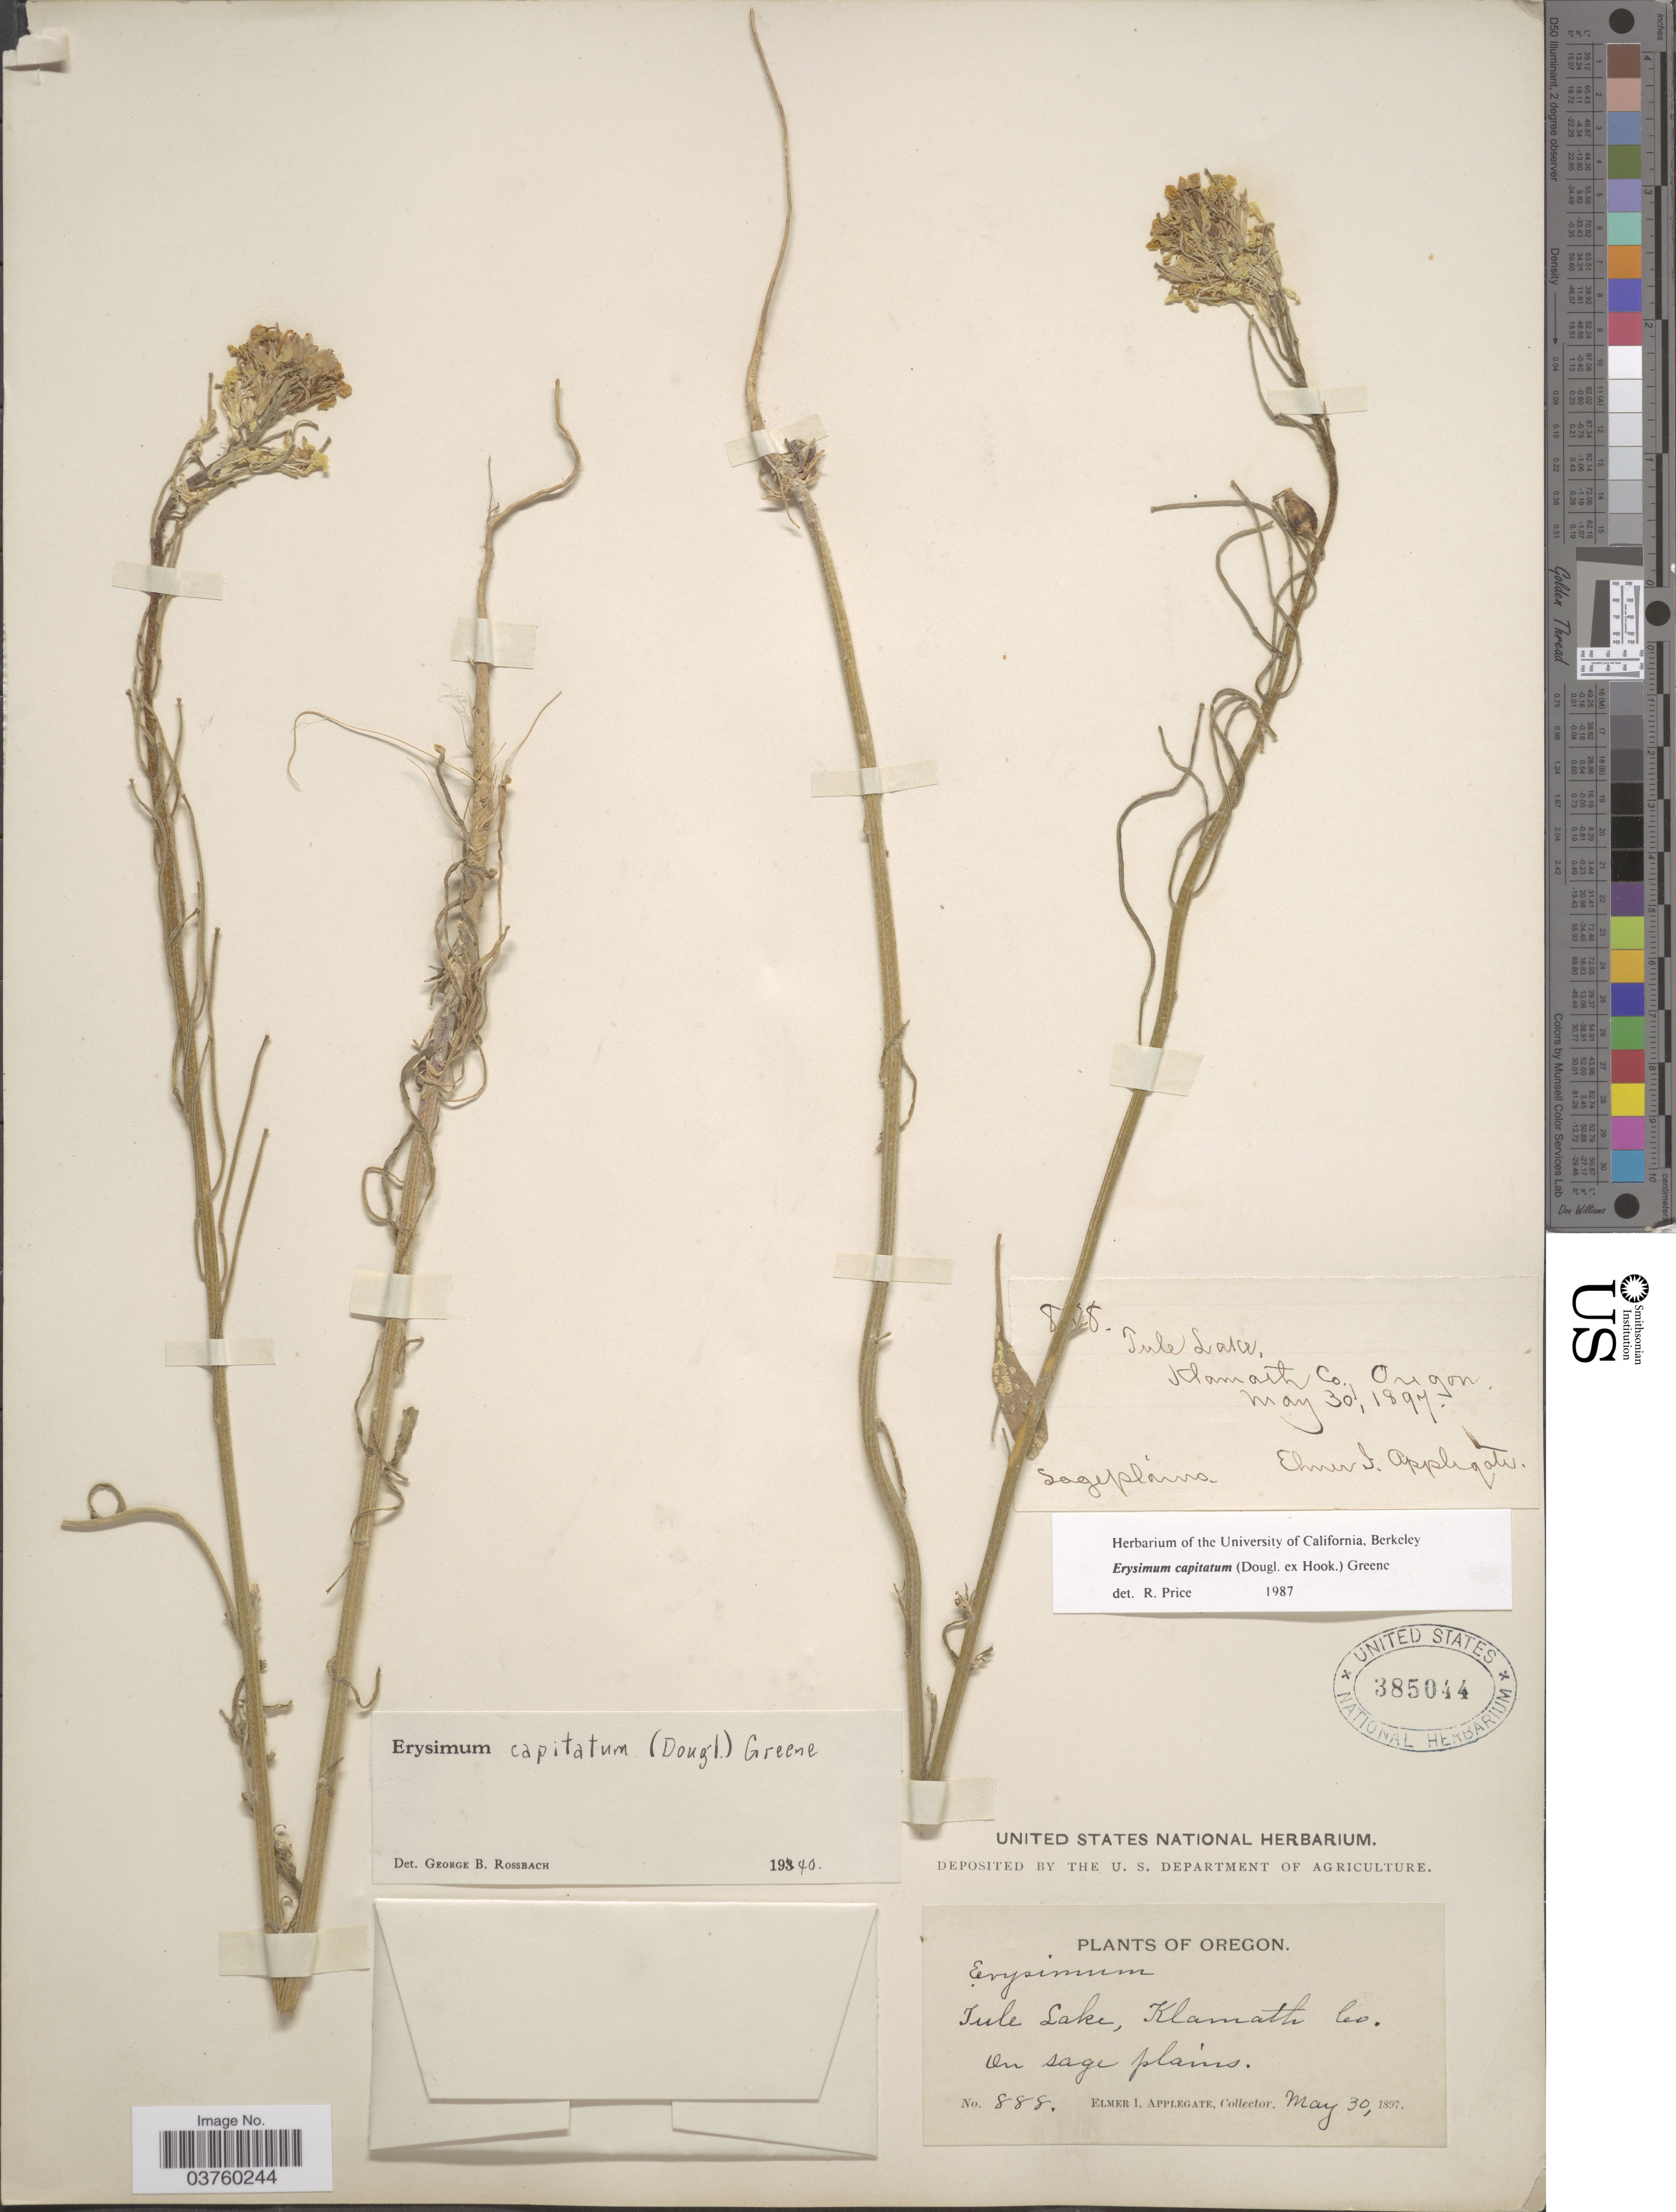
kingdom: Plantae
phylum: Tracheophyta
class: Magnoliopsida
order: Brassicales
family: Brassicaceae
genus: Erysimum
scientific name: Erysimum capitatum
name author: (Douglas ex Hook.) Greene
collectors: E. I. Applegate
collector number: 888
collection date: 1897-05-30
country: United States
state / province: Oregon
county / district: Klamath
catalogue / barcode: US 385044